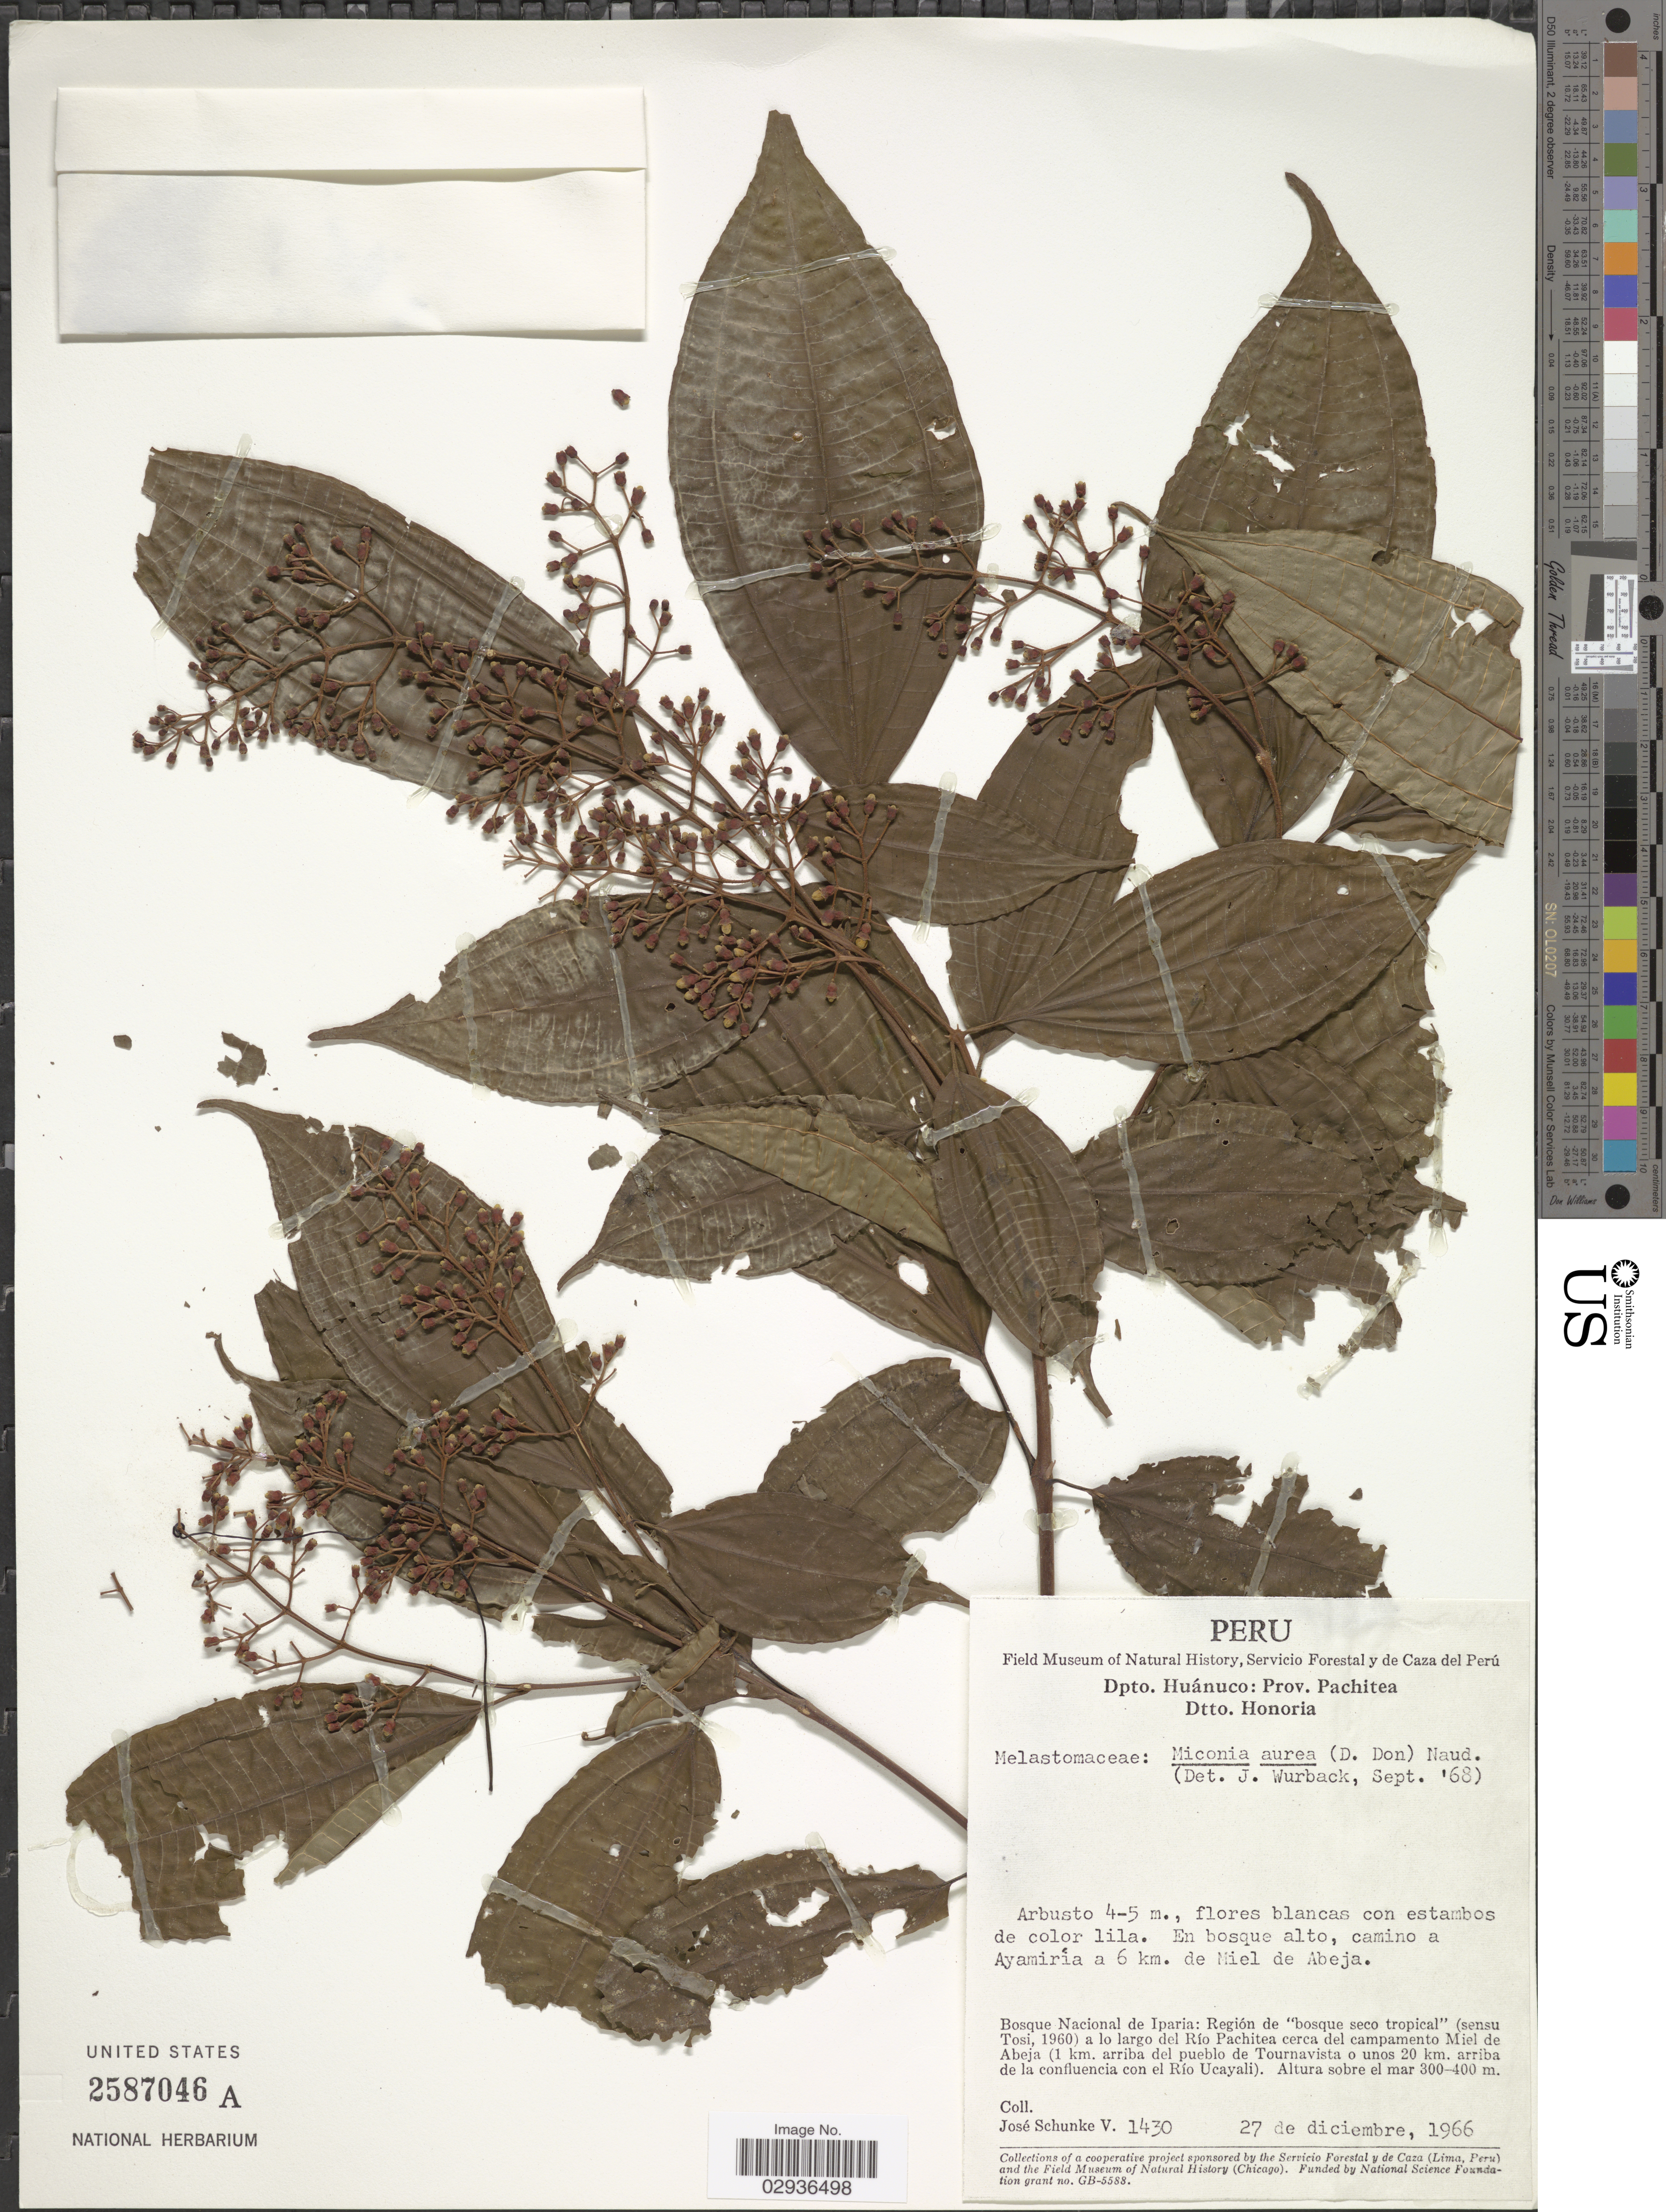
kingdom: Plantae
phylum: Tracheophyta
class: Magnoliopsida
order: Myrtales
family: Melastomataceae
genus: Miconia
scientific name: Miconia aurea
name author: (D. Don) Naudin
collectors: J. Schunke Vigo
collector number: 1430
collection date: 1966-12-27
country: Peru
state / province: Huánuco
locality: Dpto. Huánuco: Prov. Pachitea, Dtto. Honoria, En bosque alto, camino a Ayamiría a 6 km. de Miel de Abeja. Bosque Nacional de Iparia: Región de "bosque seco tropical" (sensu Tosi, 1960) a lo largo del Río Pachitea cerca del campamento Miel de Abeja (1 km. arriba del pueblo de Tournavista o unos 20 km. arriba de la confluencia con el Río Ucayali).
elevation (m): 300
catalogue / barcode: US 2587046A